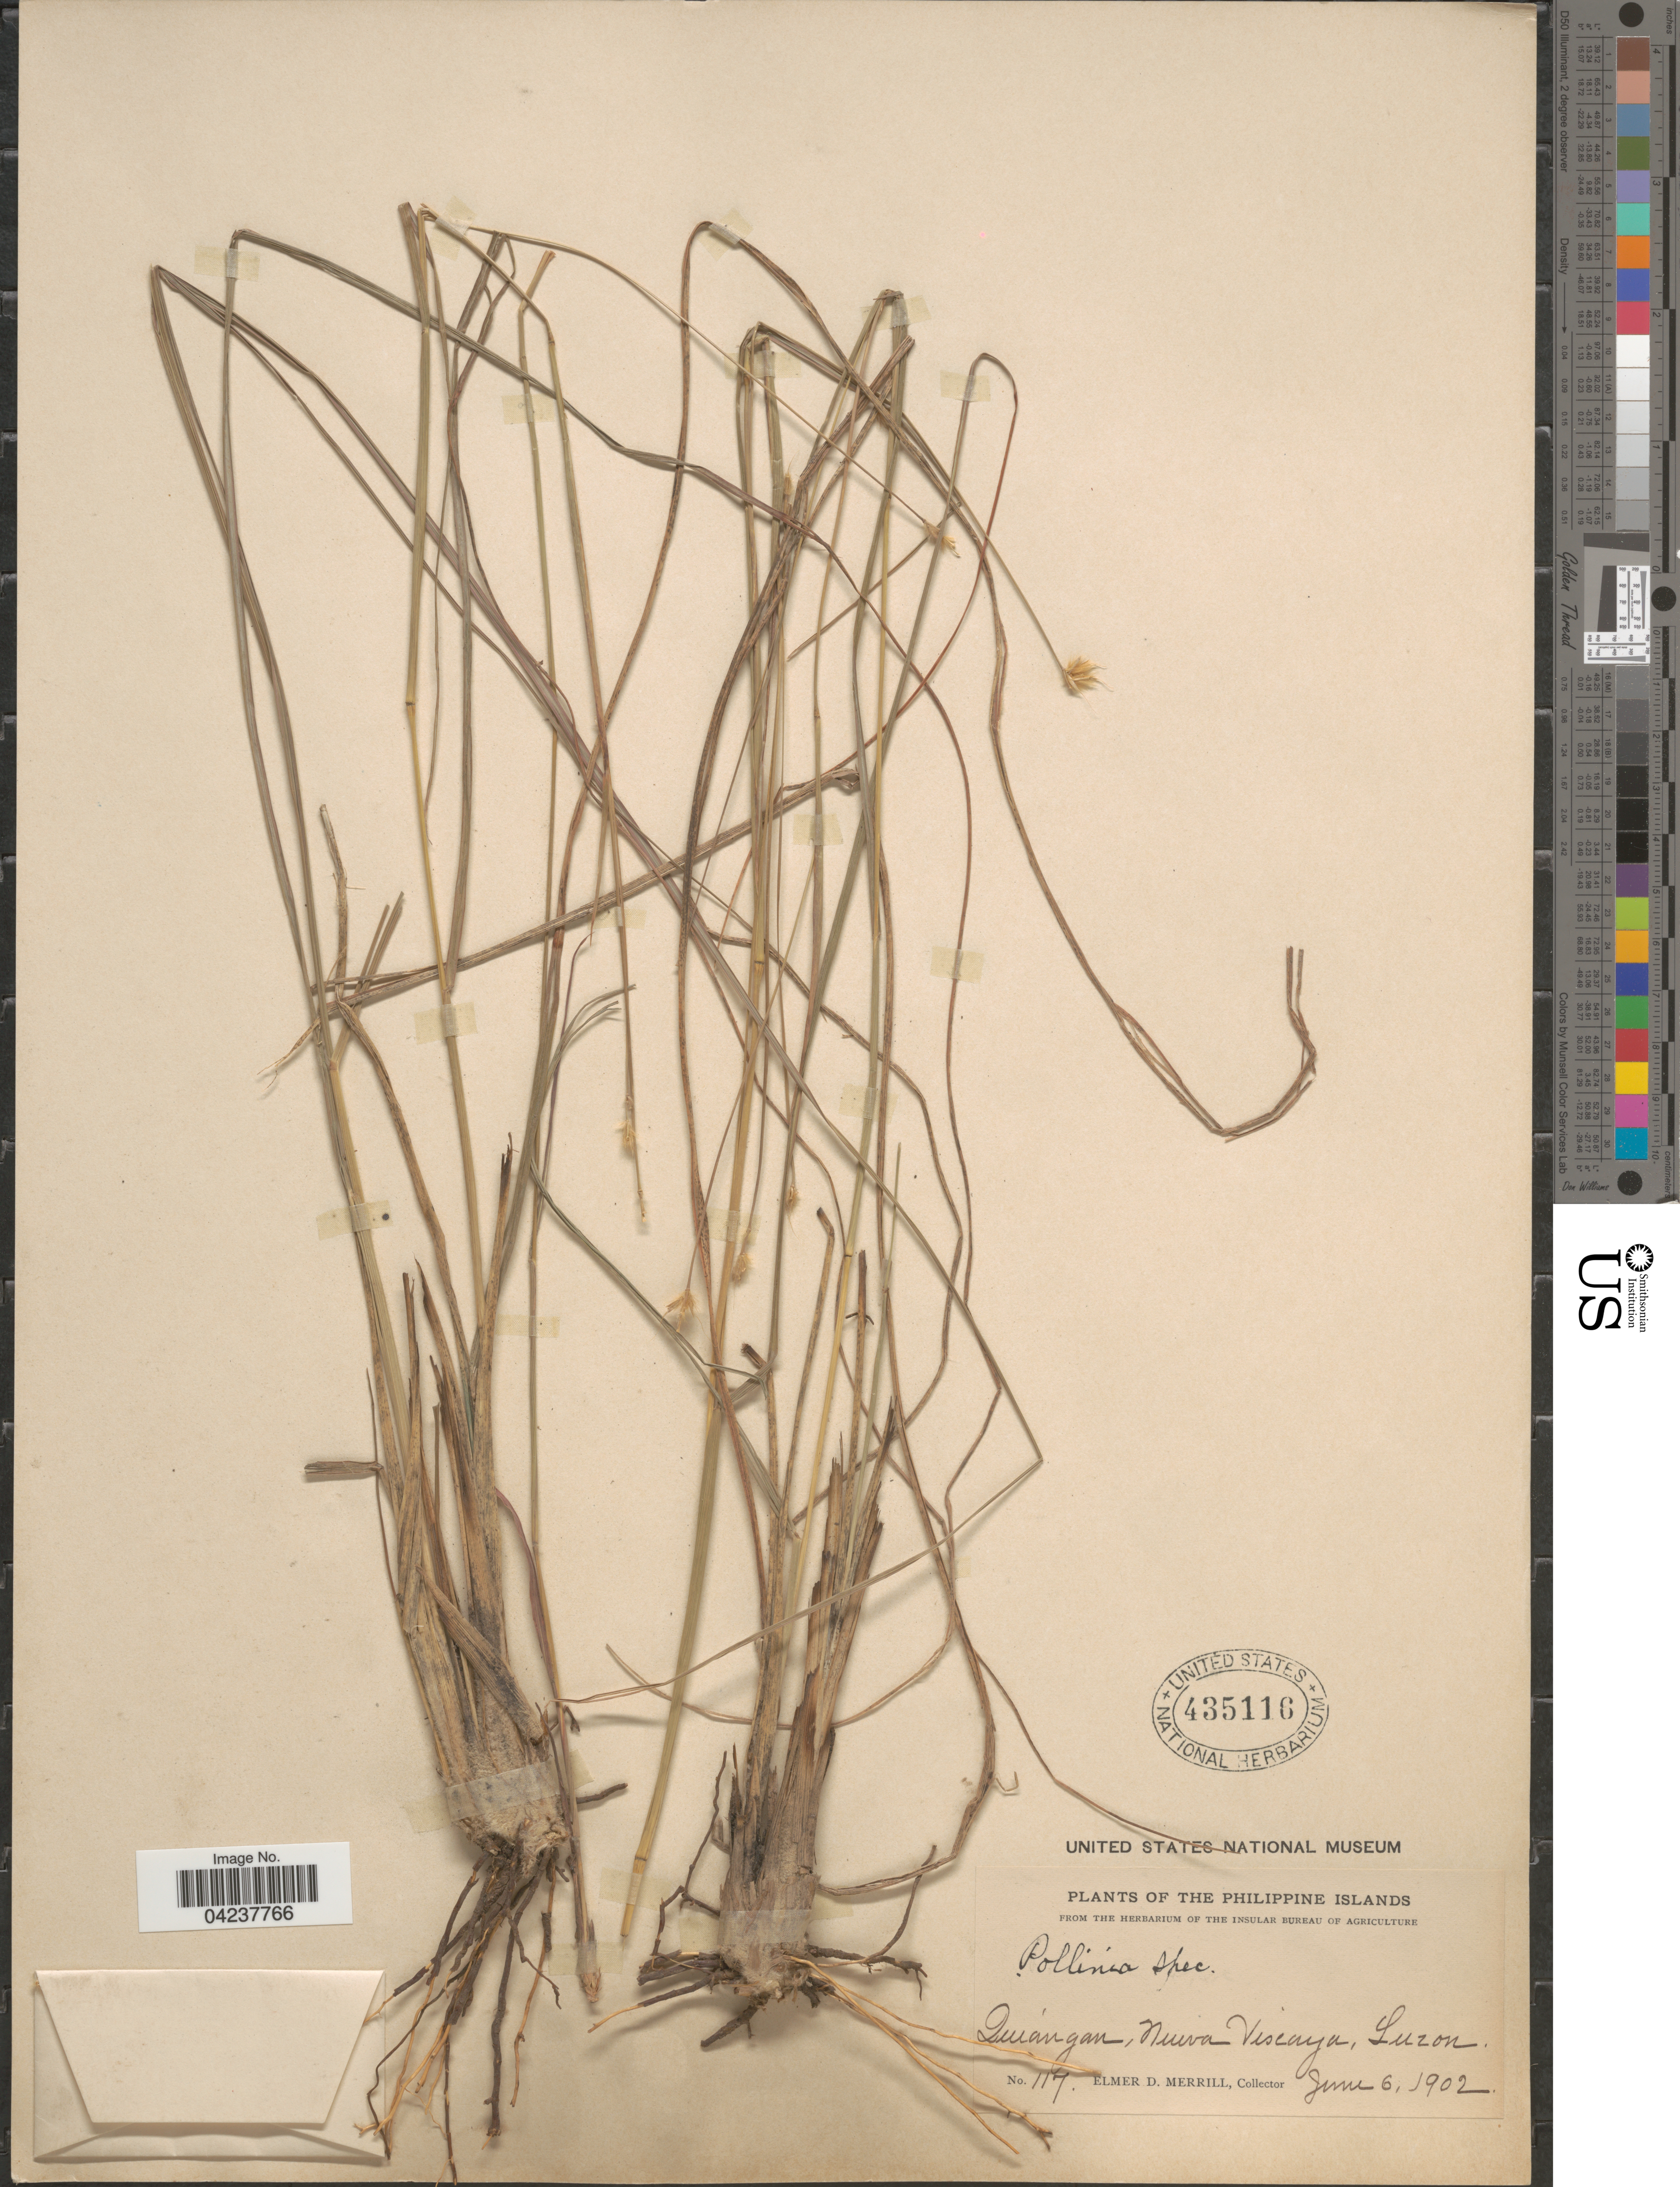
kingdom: Plantae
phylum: Tracheophyta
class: Liliopsida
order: Poales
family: Poaceae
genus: Eulaliopsis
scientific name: Eulaliopsis binata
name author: (Retz.) C. E. Hubb.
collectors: E. D. Merrill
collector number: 117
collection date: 1902-06-06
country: Philippines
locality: Philippine Islands. Quiangan, Nueva Viscaya, Luzon.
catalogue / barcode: US 435116